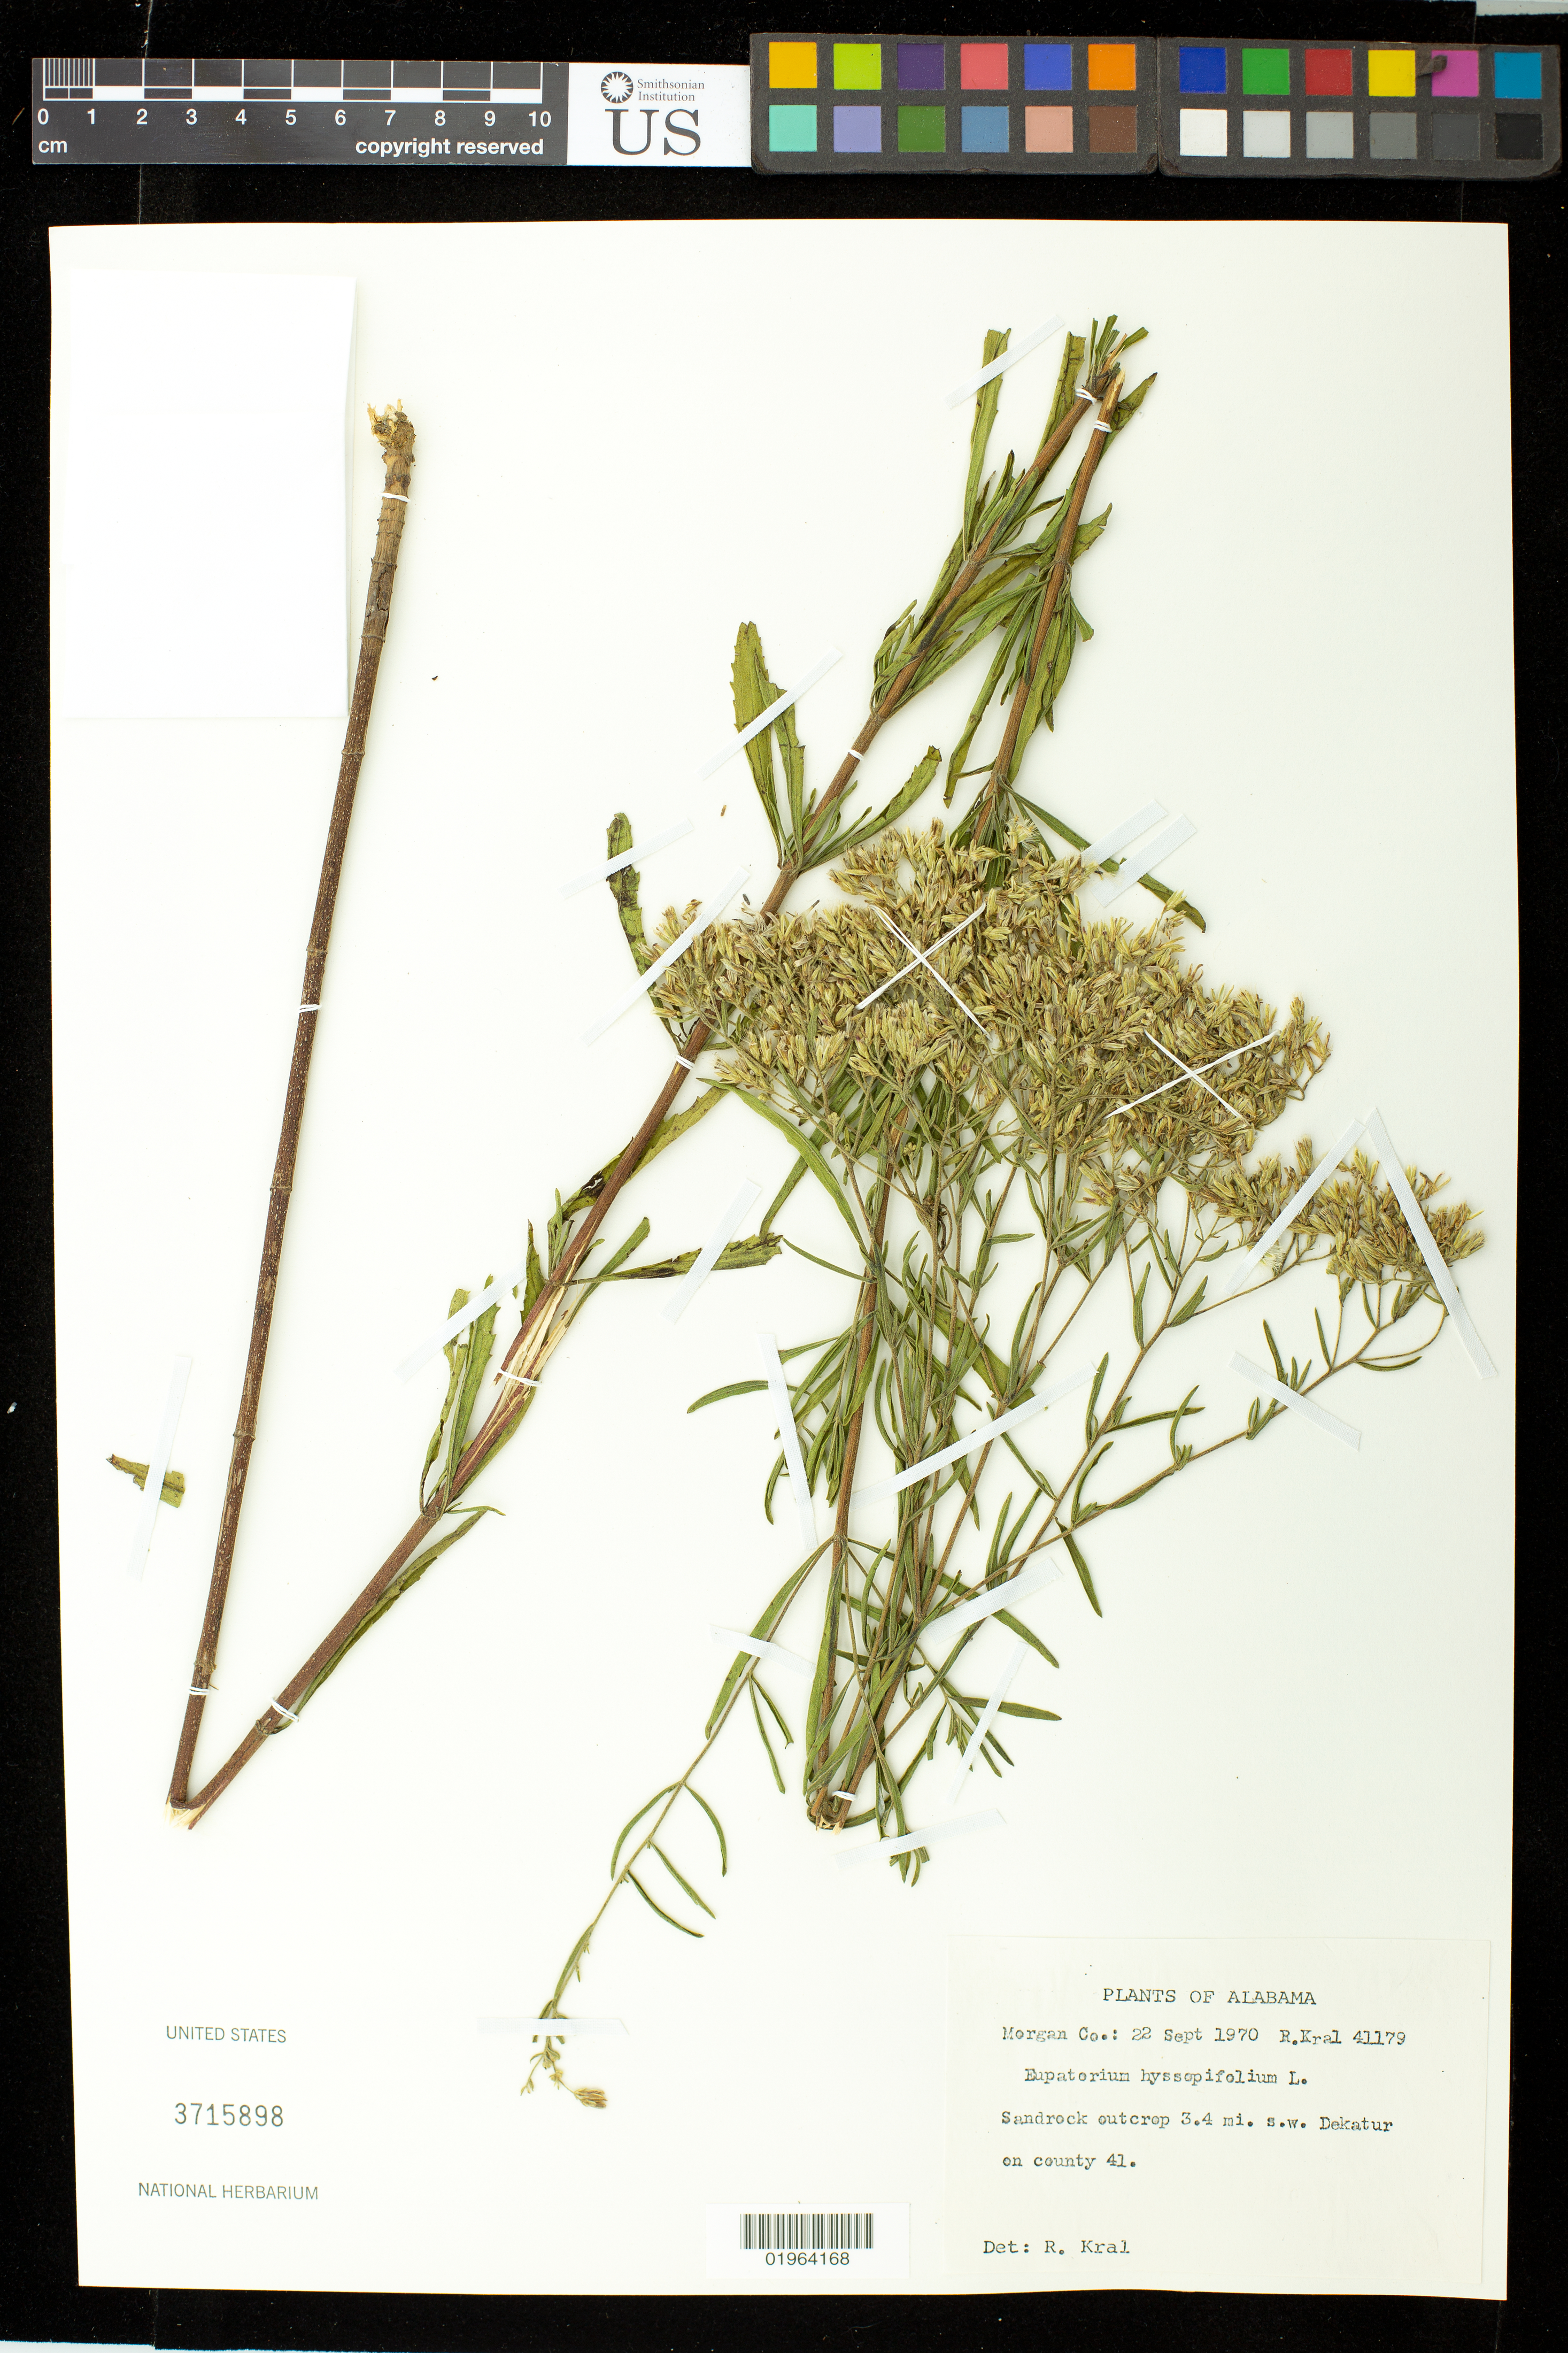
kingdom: Plantae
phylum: Tracheophyta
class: Magnoliopsida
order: Asterales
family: Asteraceae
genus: Eupatorium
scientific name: Eupatorium hyssopifolium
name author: L.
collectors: R. Kral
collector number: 41179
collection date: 1970-09-22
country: United States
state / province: Alabama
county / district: Morgan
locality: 3.4 mi. SW Decatur on county 41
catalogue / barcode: US 3715898